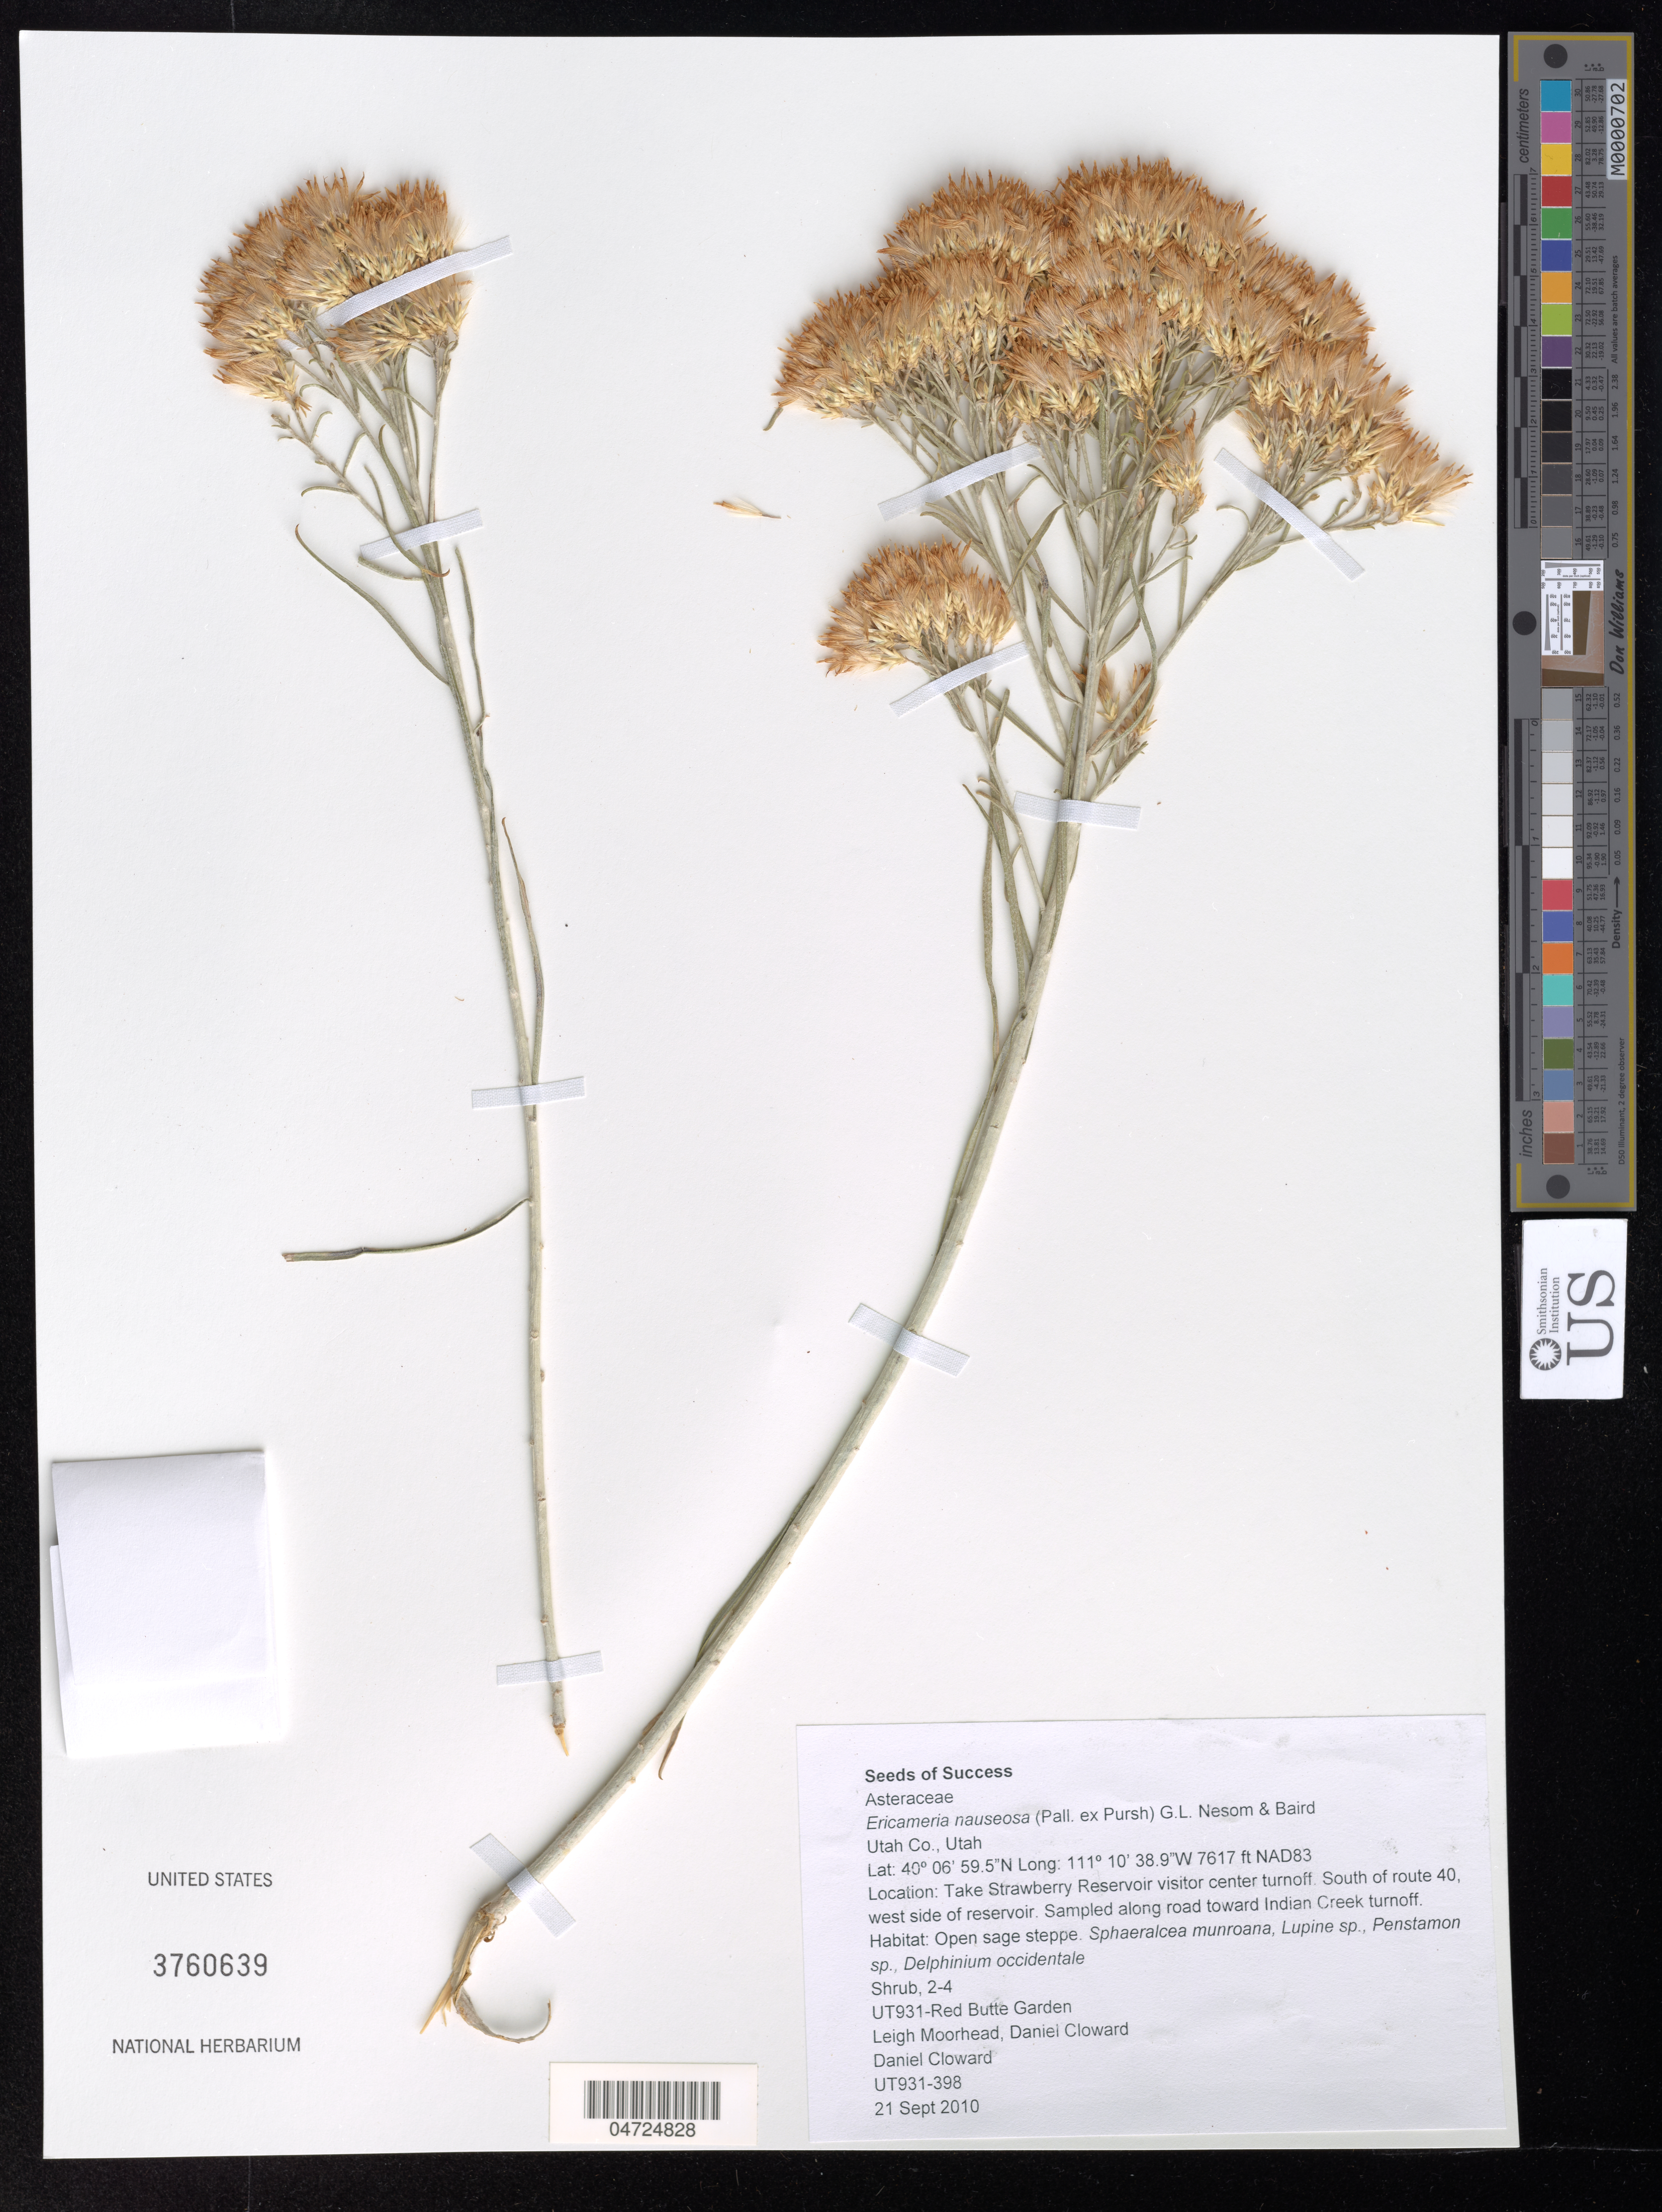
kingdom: Plantae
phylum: Tracheophyta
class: Magnoliopsida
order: Asterales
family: Asteraceae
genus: Ericameria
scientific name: Ericameria nauseosa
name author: (Pall. ex Pursh) G.L. Nesom & G.I. Baird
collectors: L. Moorhead & D. Cloward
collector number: UT931-398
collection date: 2010-09-21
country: United States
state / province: Utah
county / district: Utah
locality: Utah Co. NAD83. Take Strawberry Reservoir visitor center turnoff. South of route 40, west side of reservoir. Sampled along road toward Indian Creek turnoff. UT931-Red Butte Garden.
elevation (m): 2322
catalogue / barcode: US 3760639